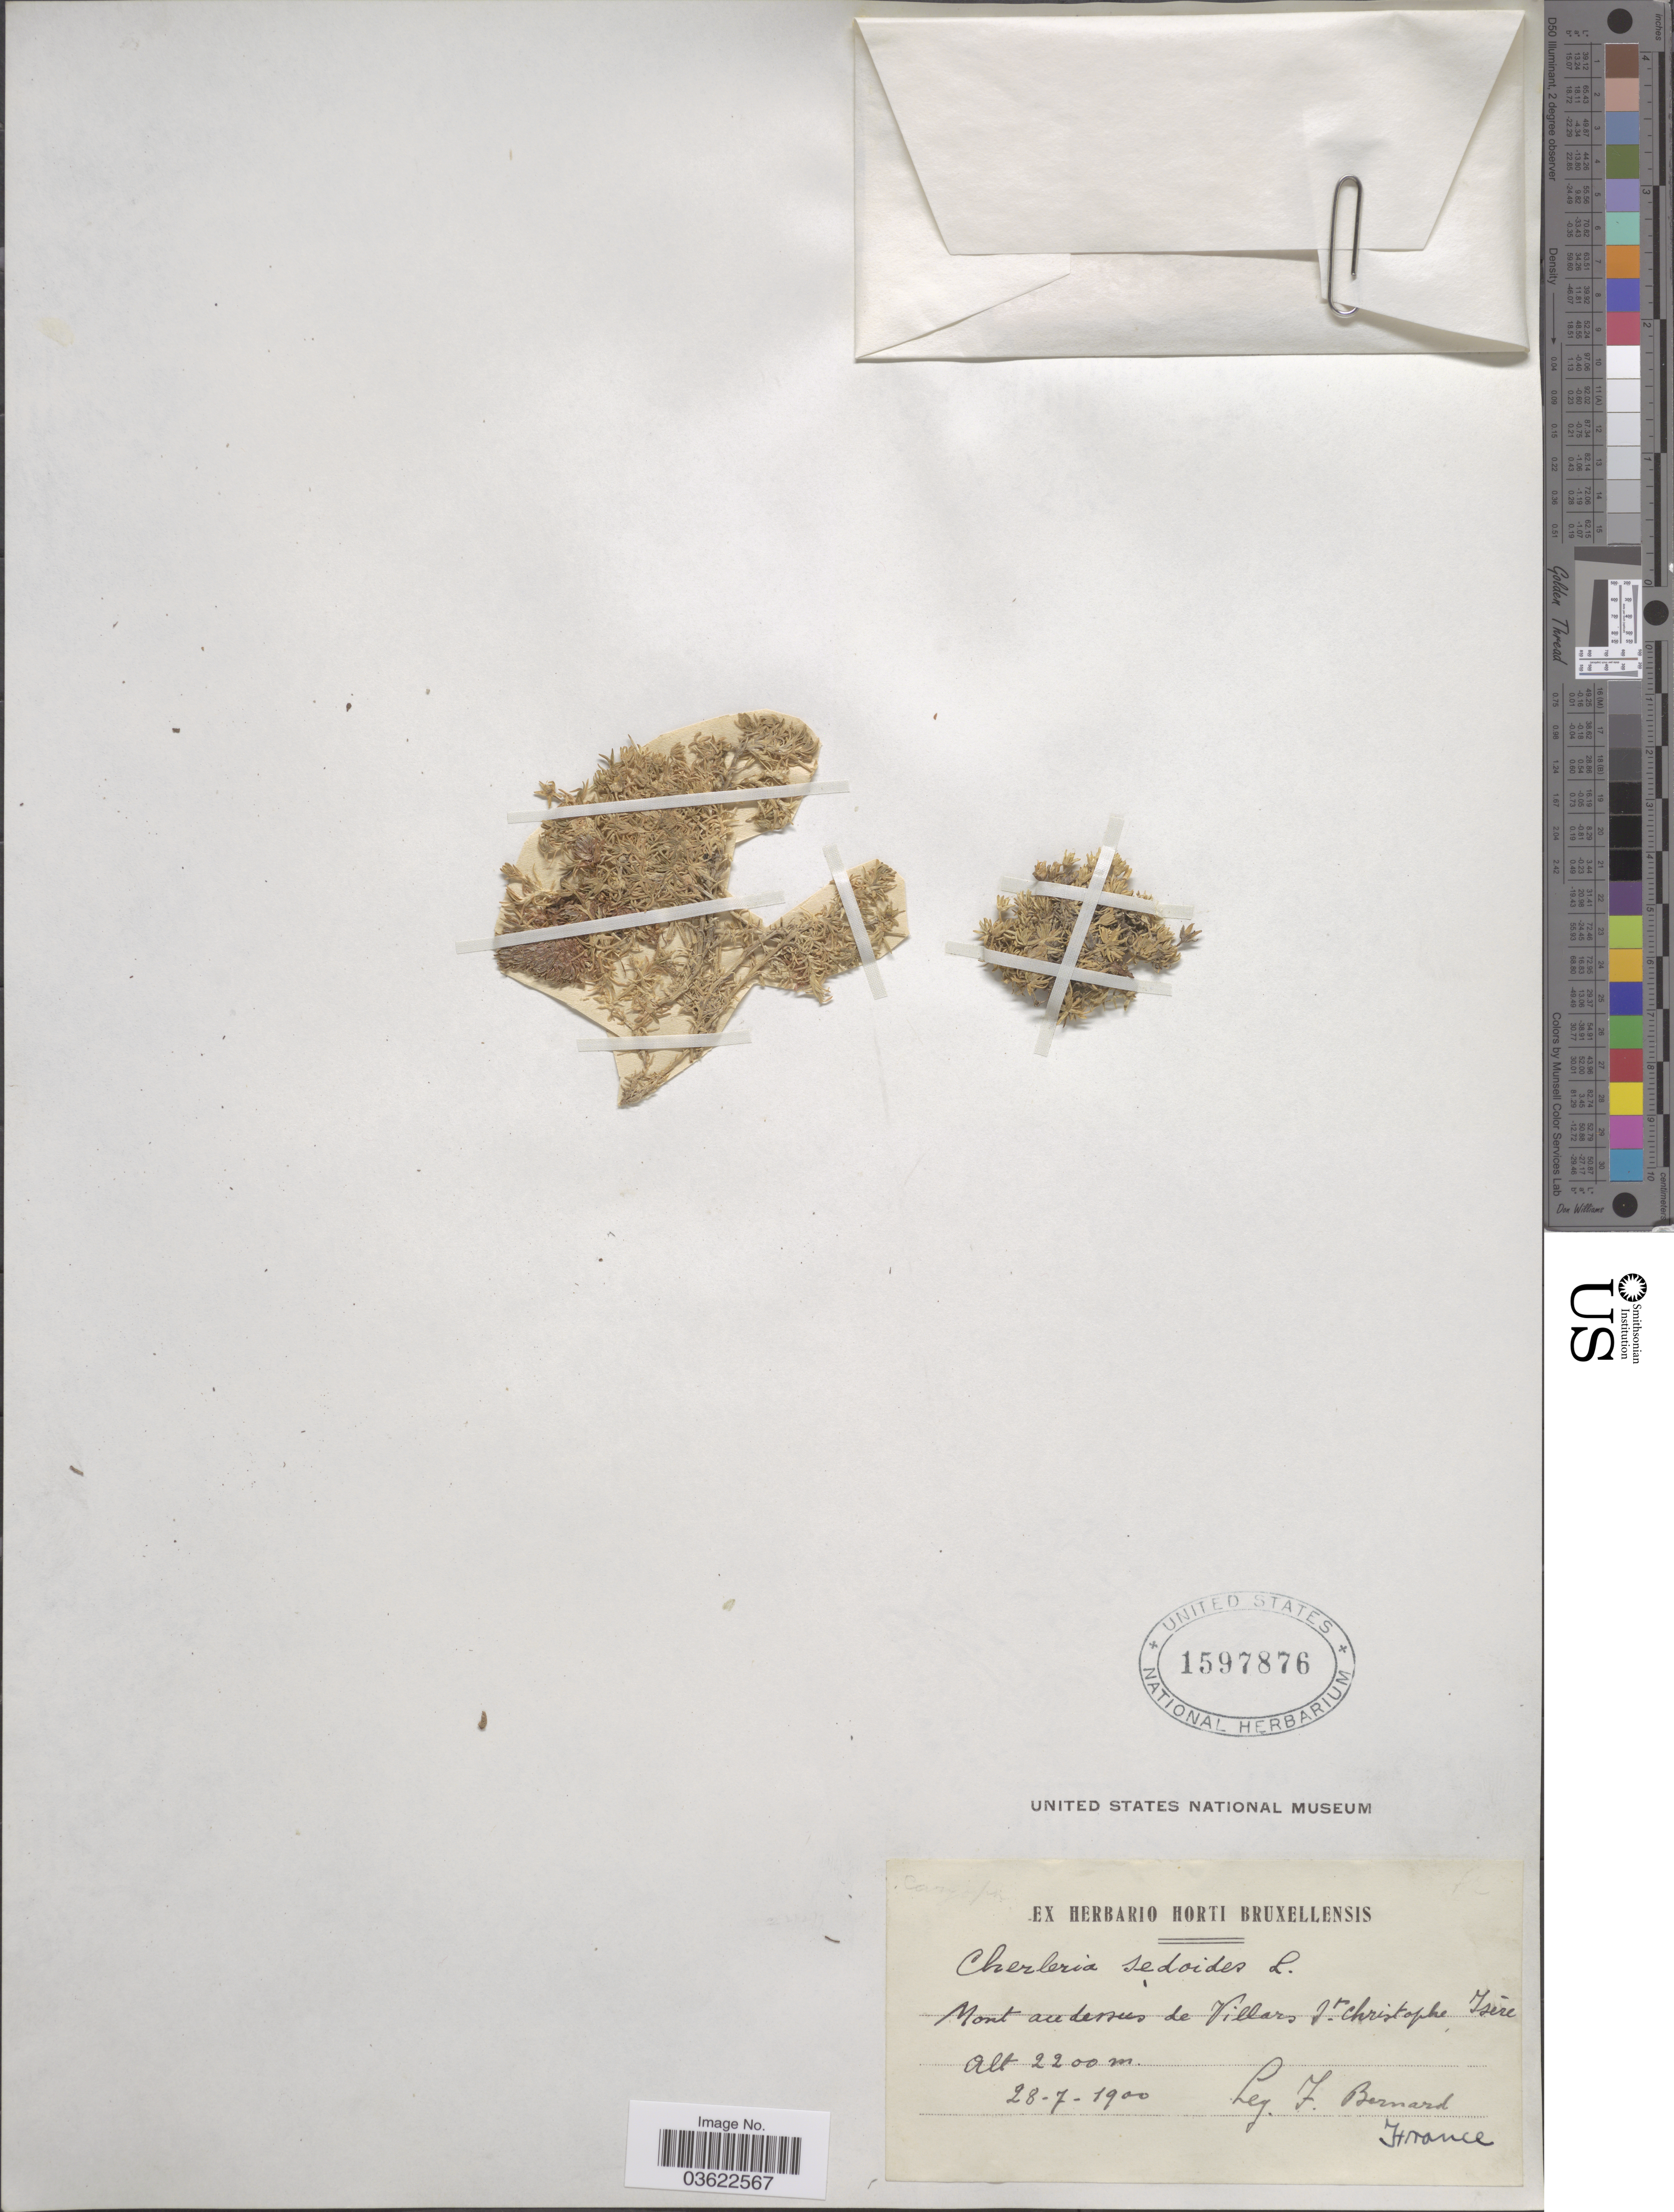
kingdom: Plantae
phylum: Tracheophyta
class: Magnoliopsida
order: Caryophyllales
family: Caryophyllaceae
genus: Cherleria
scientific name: Cherleria sedoides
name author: L.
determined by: Strong, Mark T., (BOT), Smithsonian Institution - National Museum of Natural History (UNITED STATES)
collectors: F. Bernard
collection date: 1900-07-28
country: France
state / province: Auvergne-Rhône-Alpes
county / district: Isère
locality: Mont au dessus de Villars St. Christophe, Isére.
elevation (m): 2200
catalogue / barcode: US 1597876